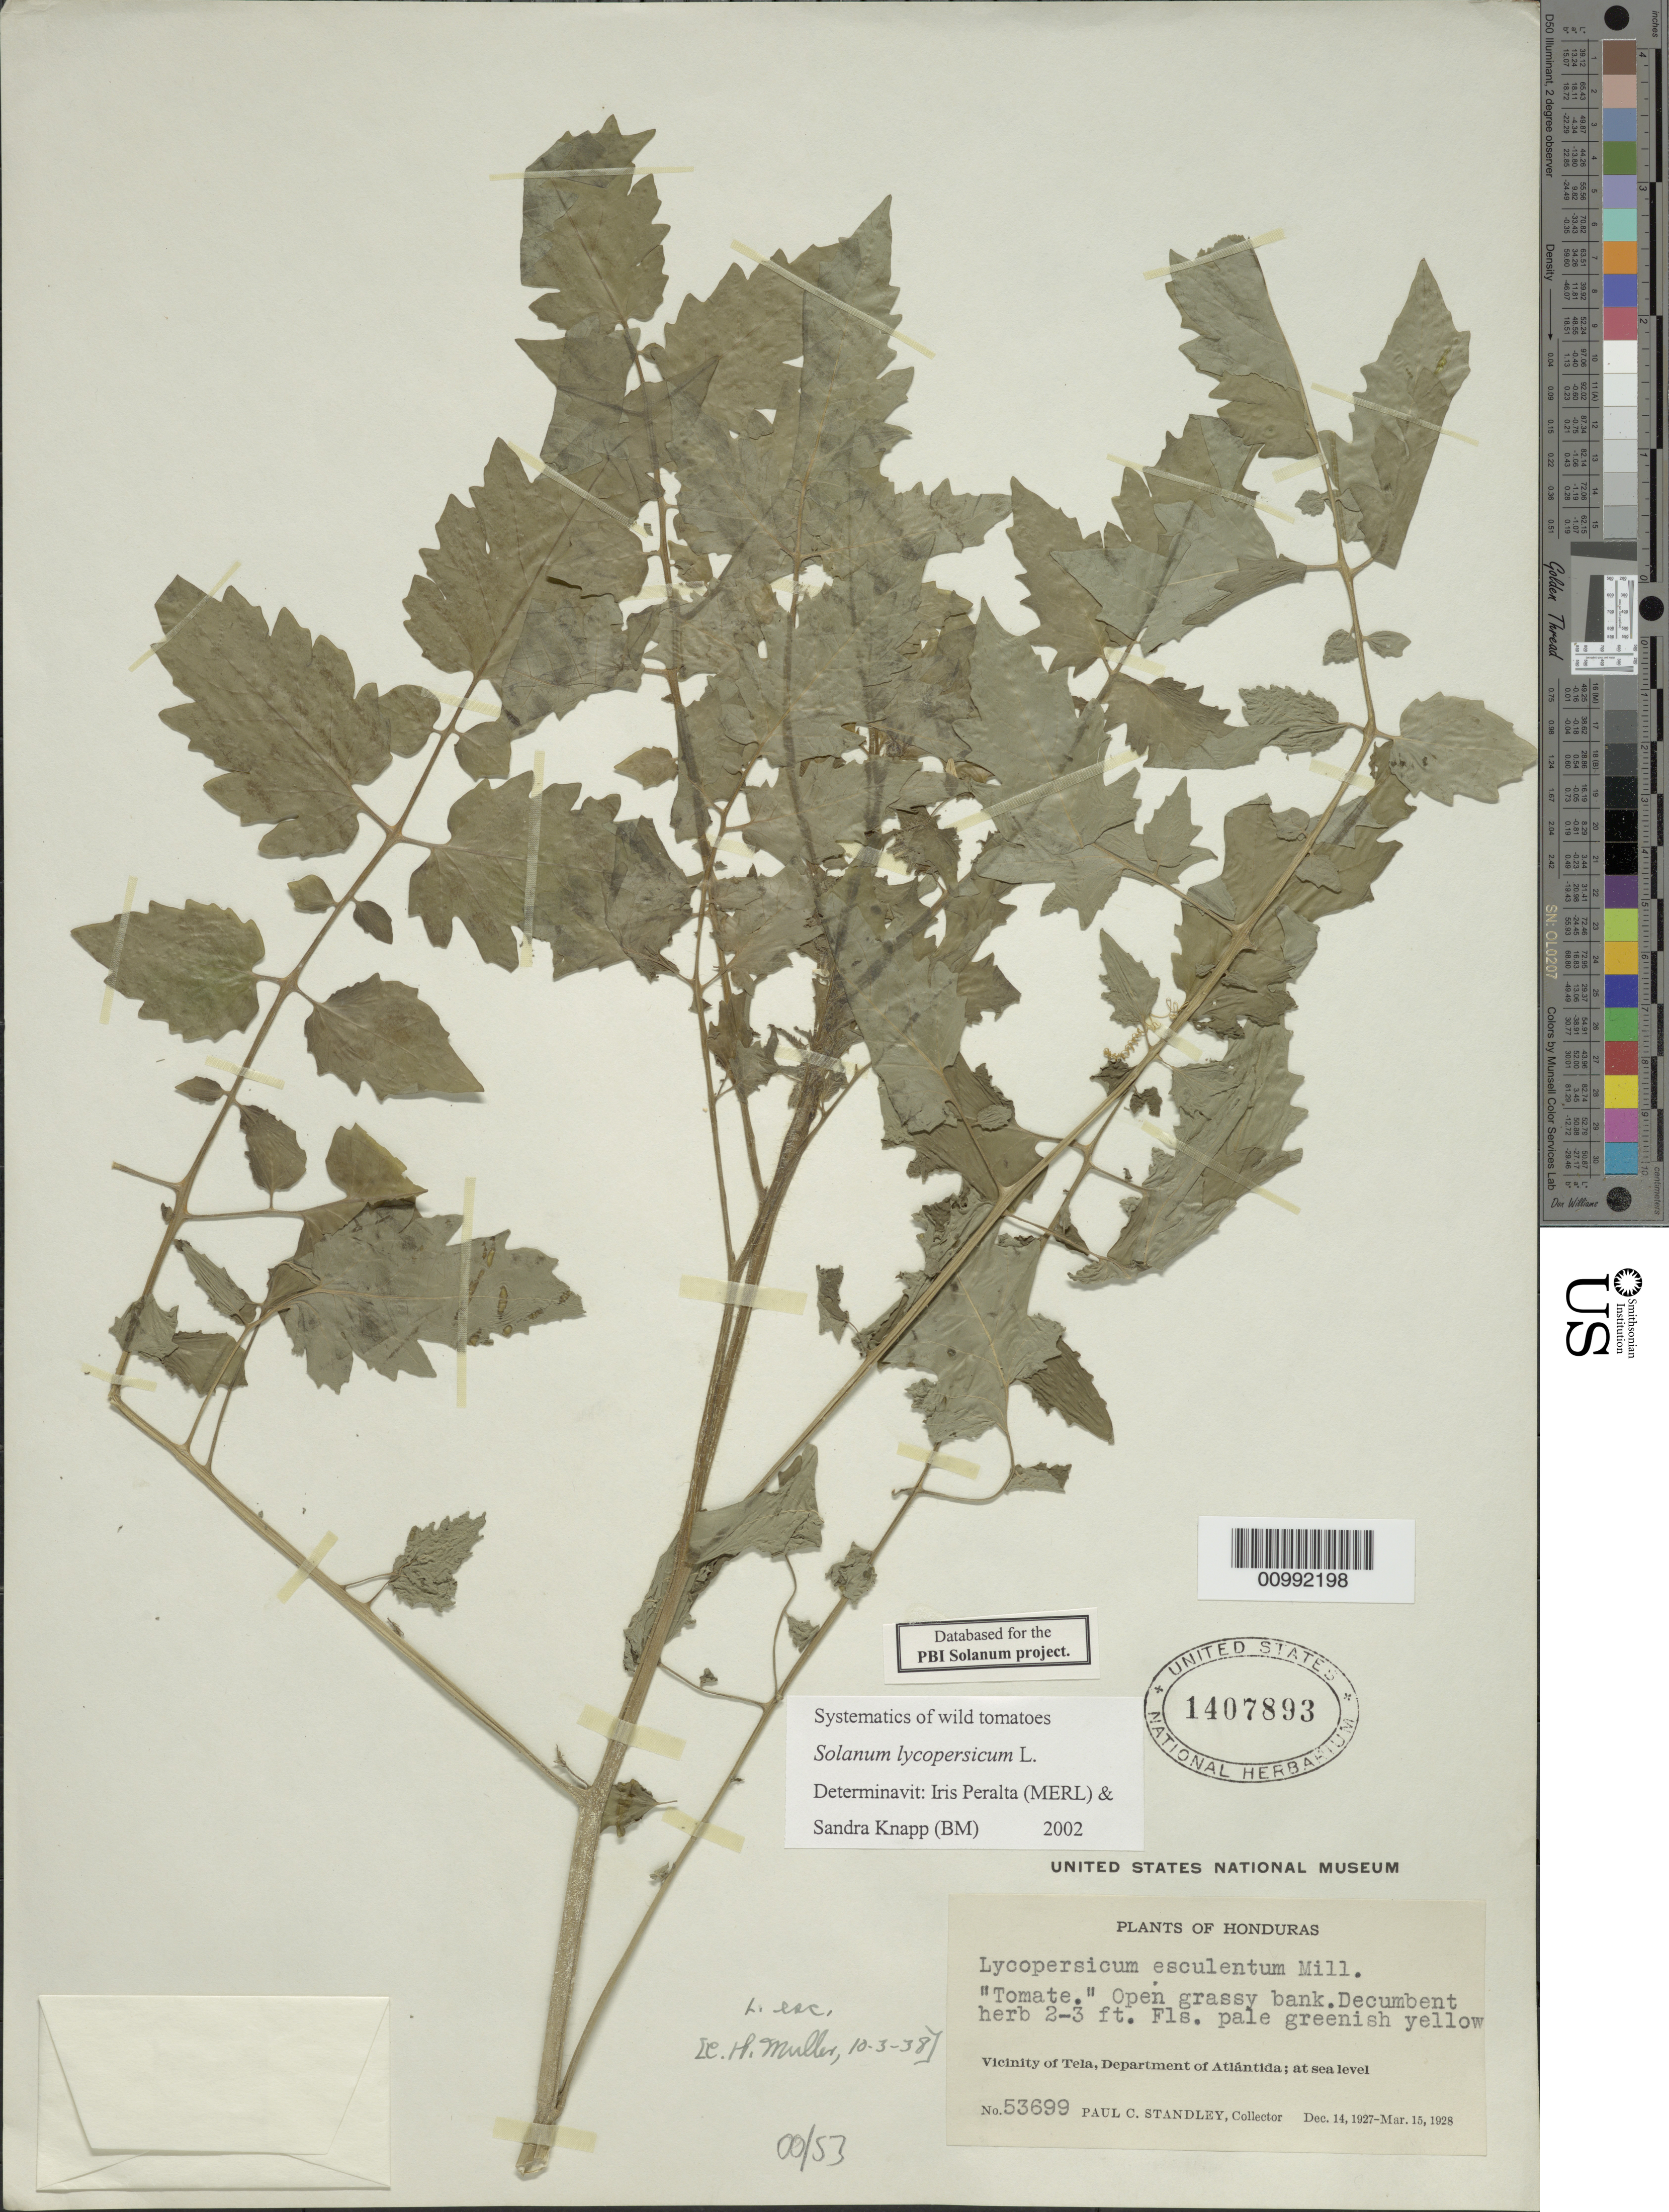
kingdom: Plantae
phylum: Tracheophyta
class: Magnoliopsida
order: Solanales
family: Solanaceae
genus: Solanum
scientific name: Solanum lycopersicum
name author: L.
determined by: Peralta, Iris E.; Knapp, S. D.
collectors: P. C. Standley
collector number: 53699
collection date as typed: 14 Dec 1927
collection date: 1927-12-14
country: Honduras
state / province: Atlántida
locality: Vicinity of Telá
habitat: v: open grassy bank;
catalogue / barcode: US 1407893